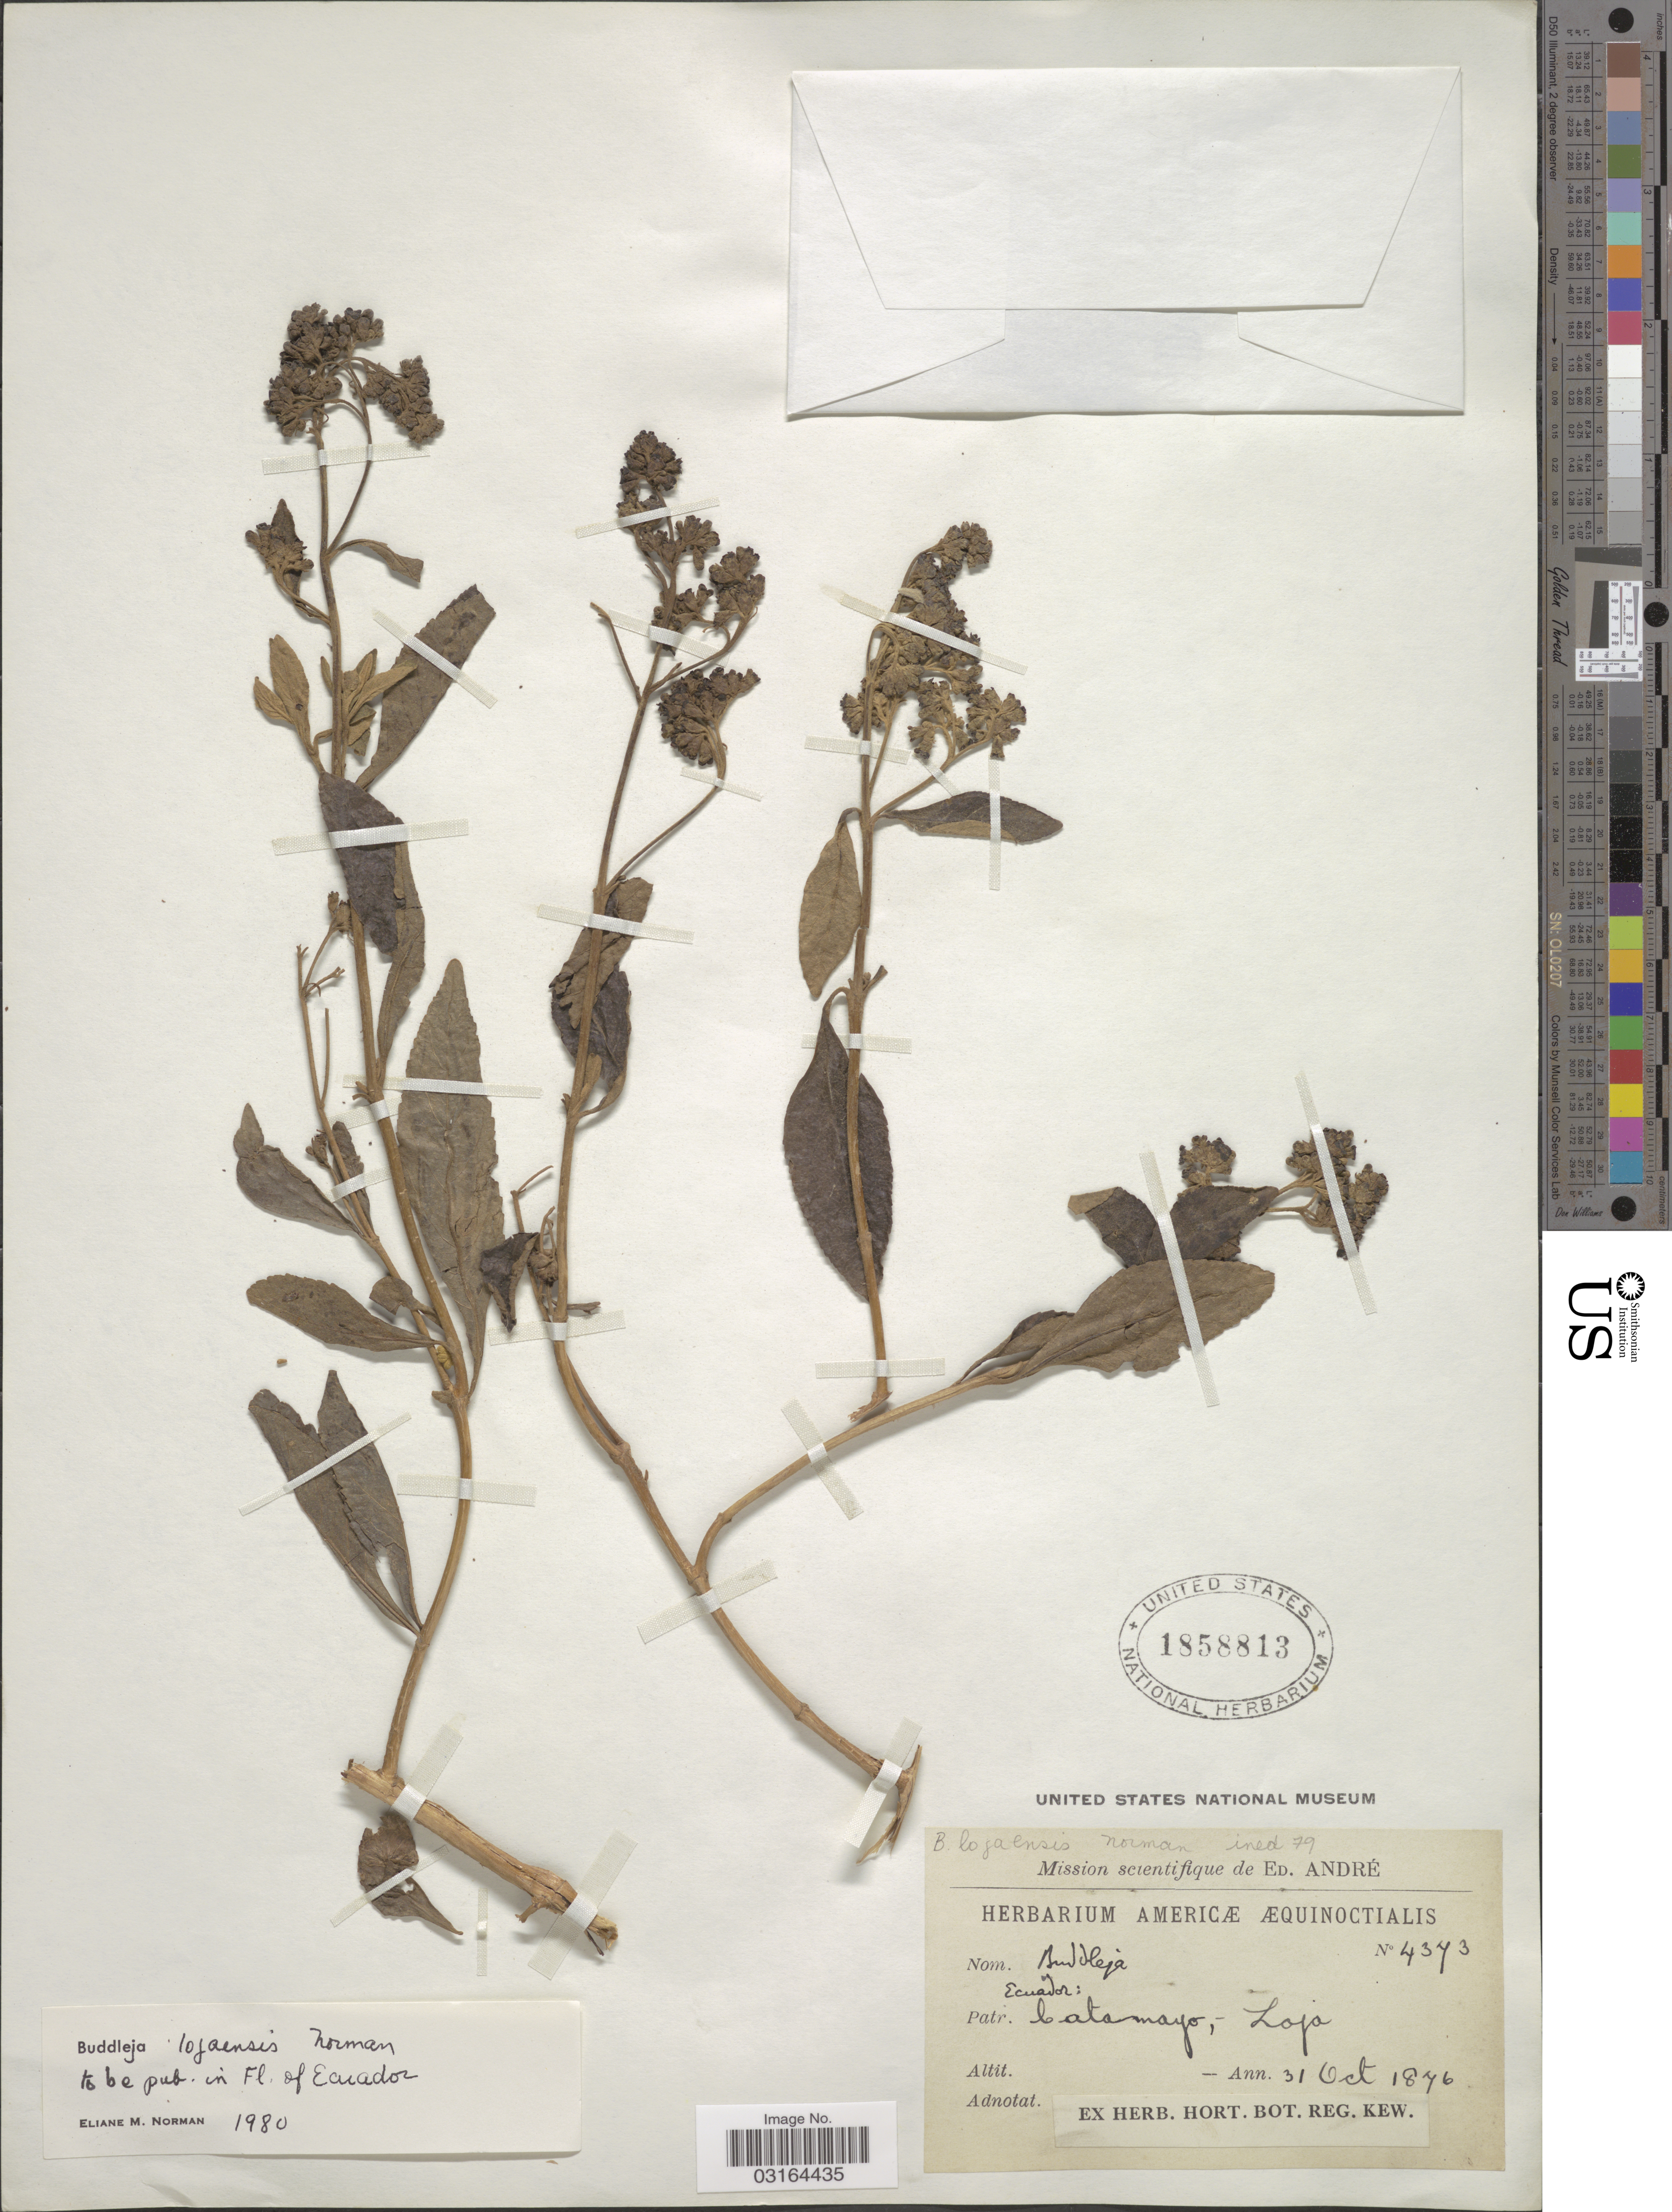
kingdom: Plantae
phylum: Tracheophyta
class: Magnoliopsida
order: Lamiales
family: Scrophulariaceae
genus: Buddleja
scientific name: Buddleja lojensis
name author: E.M. Norman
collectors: É. F. André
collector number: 4373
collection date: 1876-10-31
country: Ecuador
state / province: Loja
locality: Patr. Catamayo, Loja.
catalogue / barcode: US 1858813